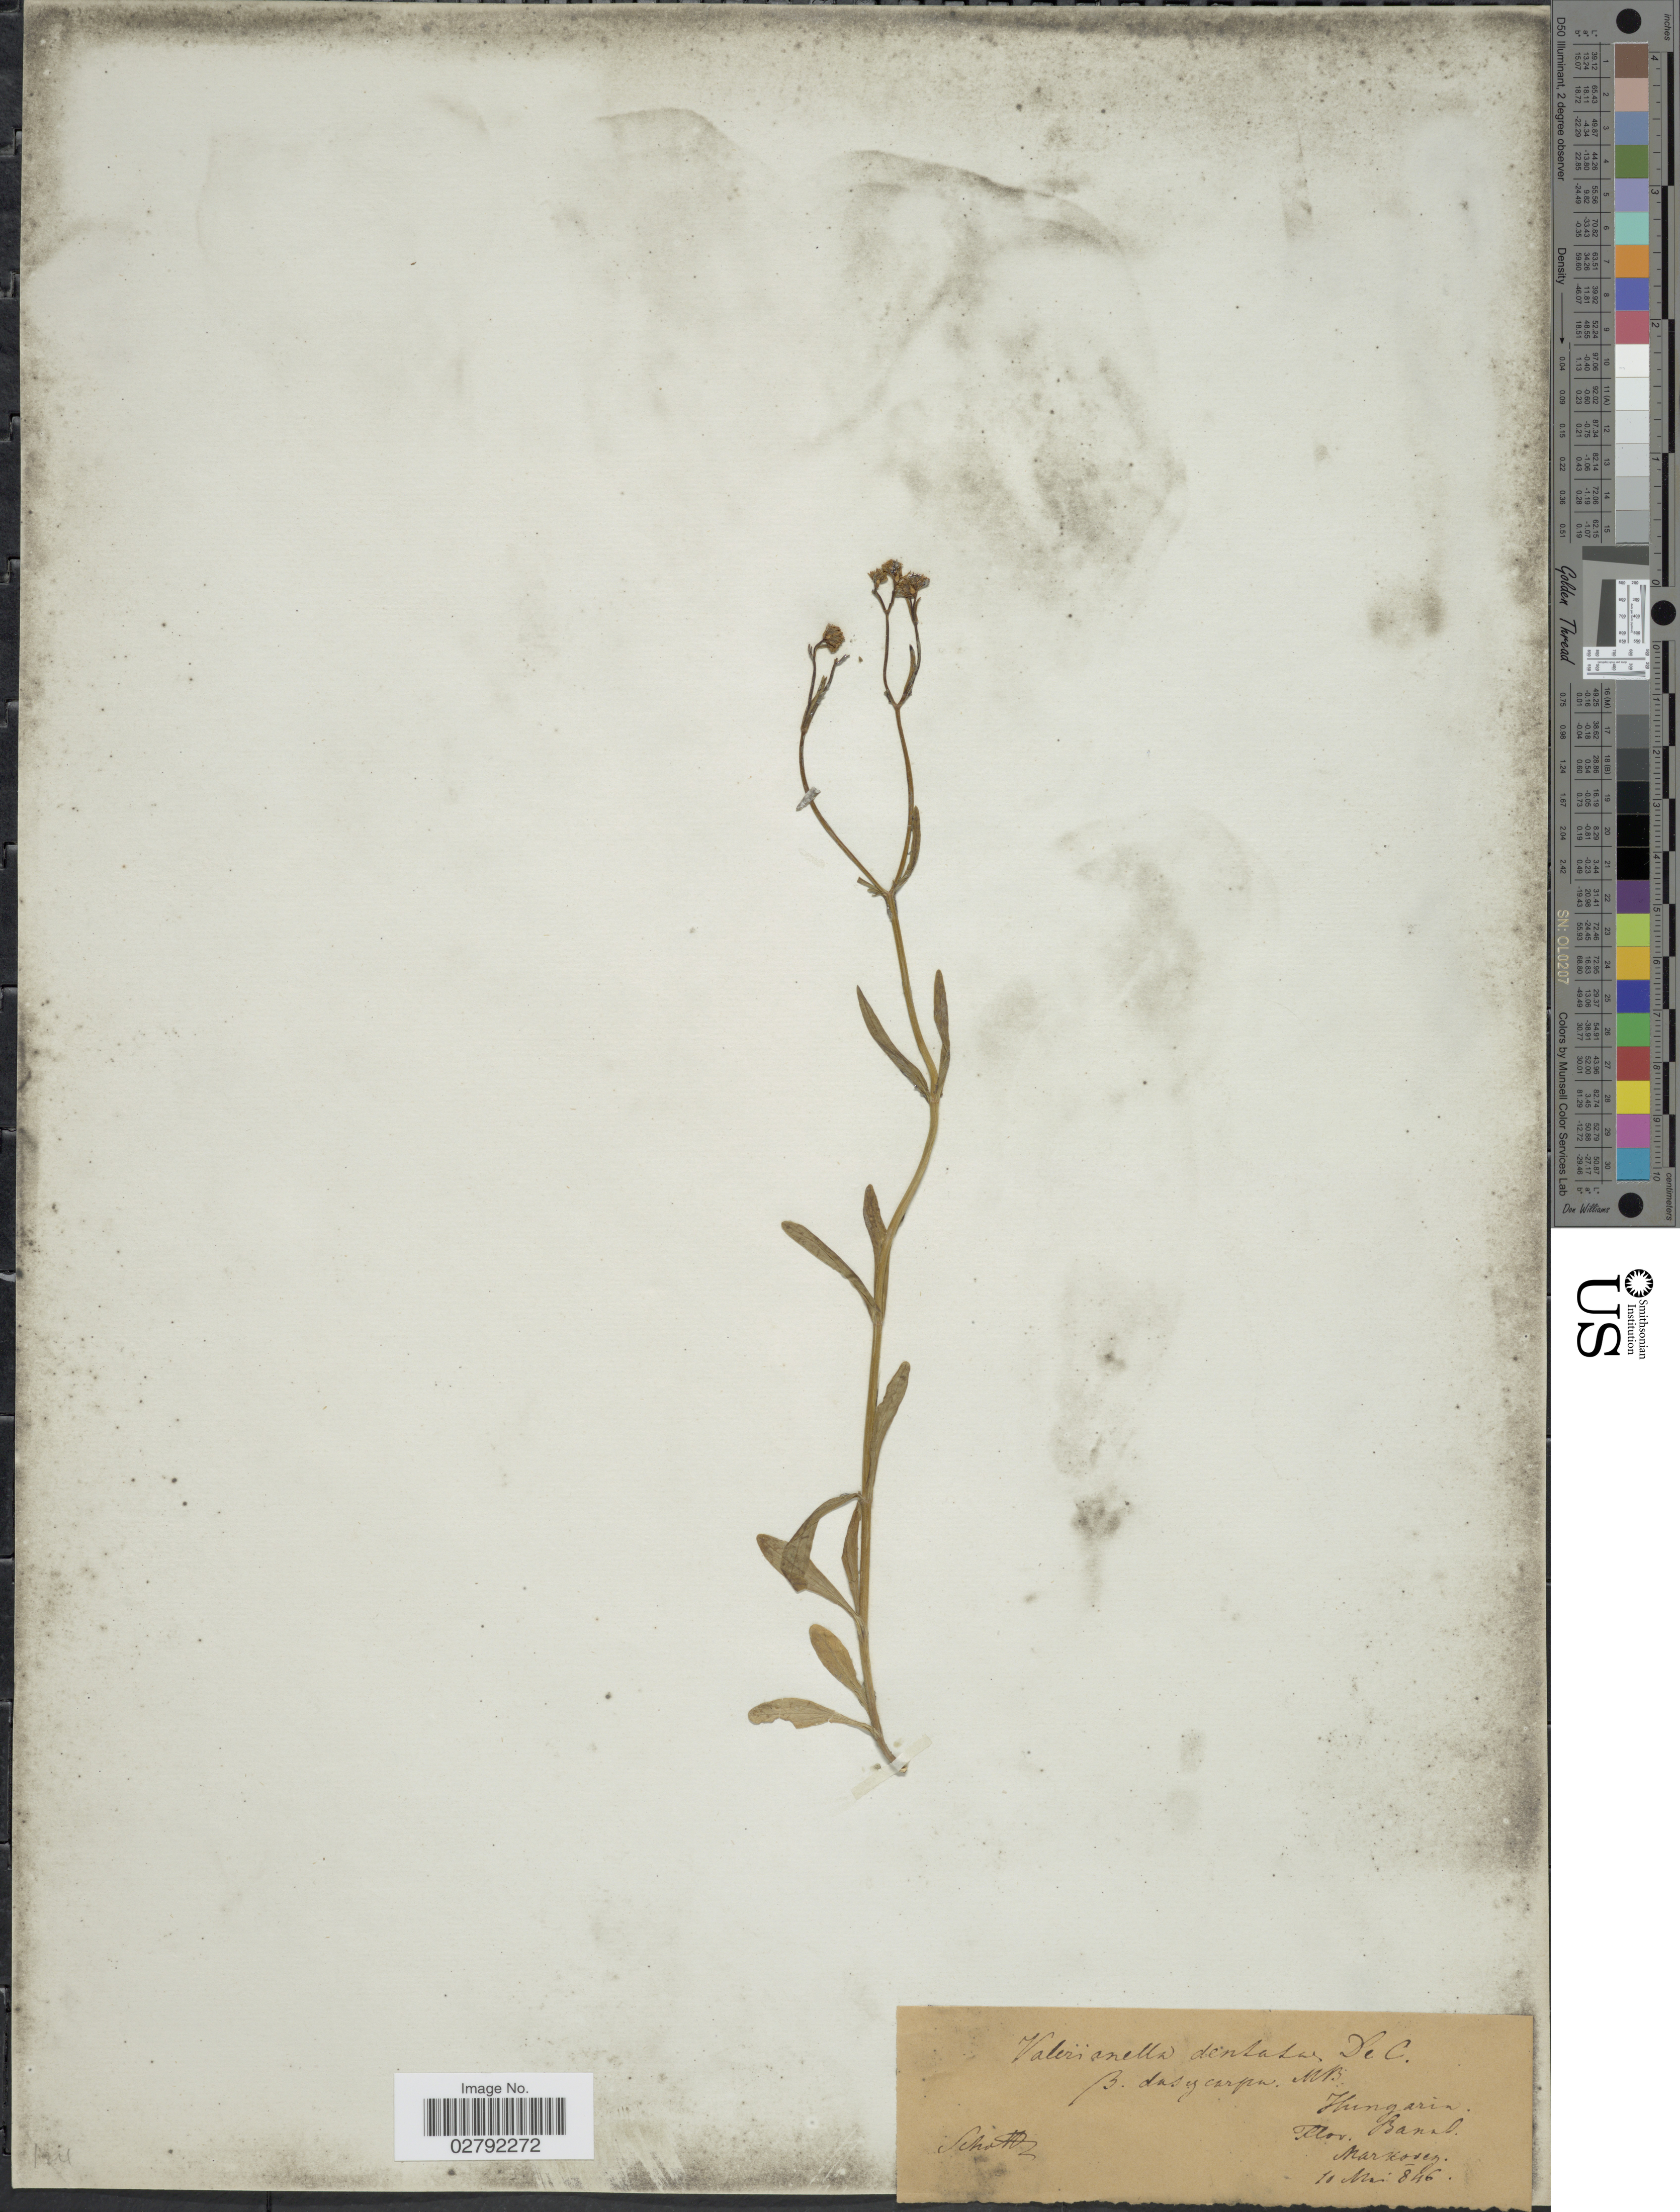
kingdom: Plantae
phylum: Tracheophyta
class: Magnoliopsida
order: Dipsacales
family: Caprifoliaceae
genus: Valerianella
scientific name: Valerianella dentata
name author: (L.) Pollich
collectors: Schott, --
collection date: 1846-05-10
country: Serbia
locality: Flor. Banat, Markovez